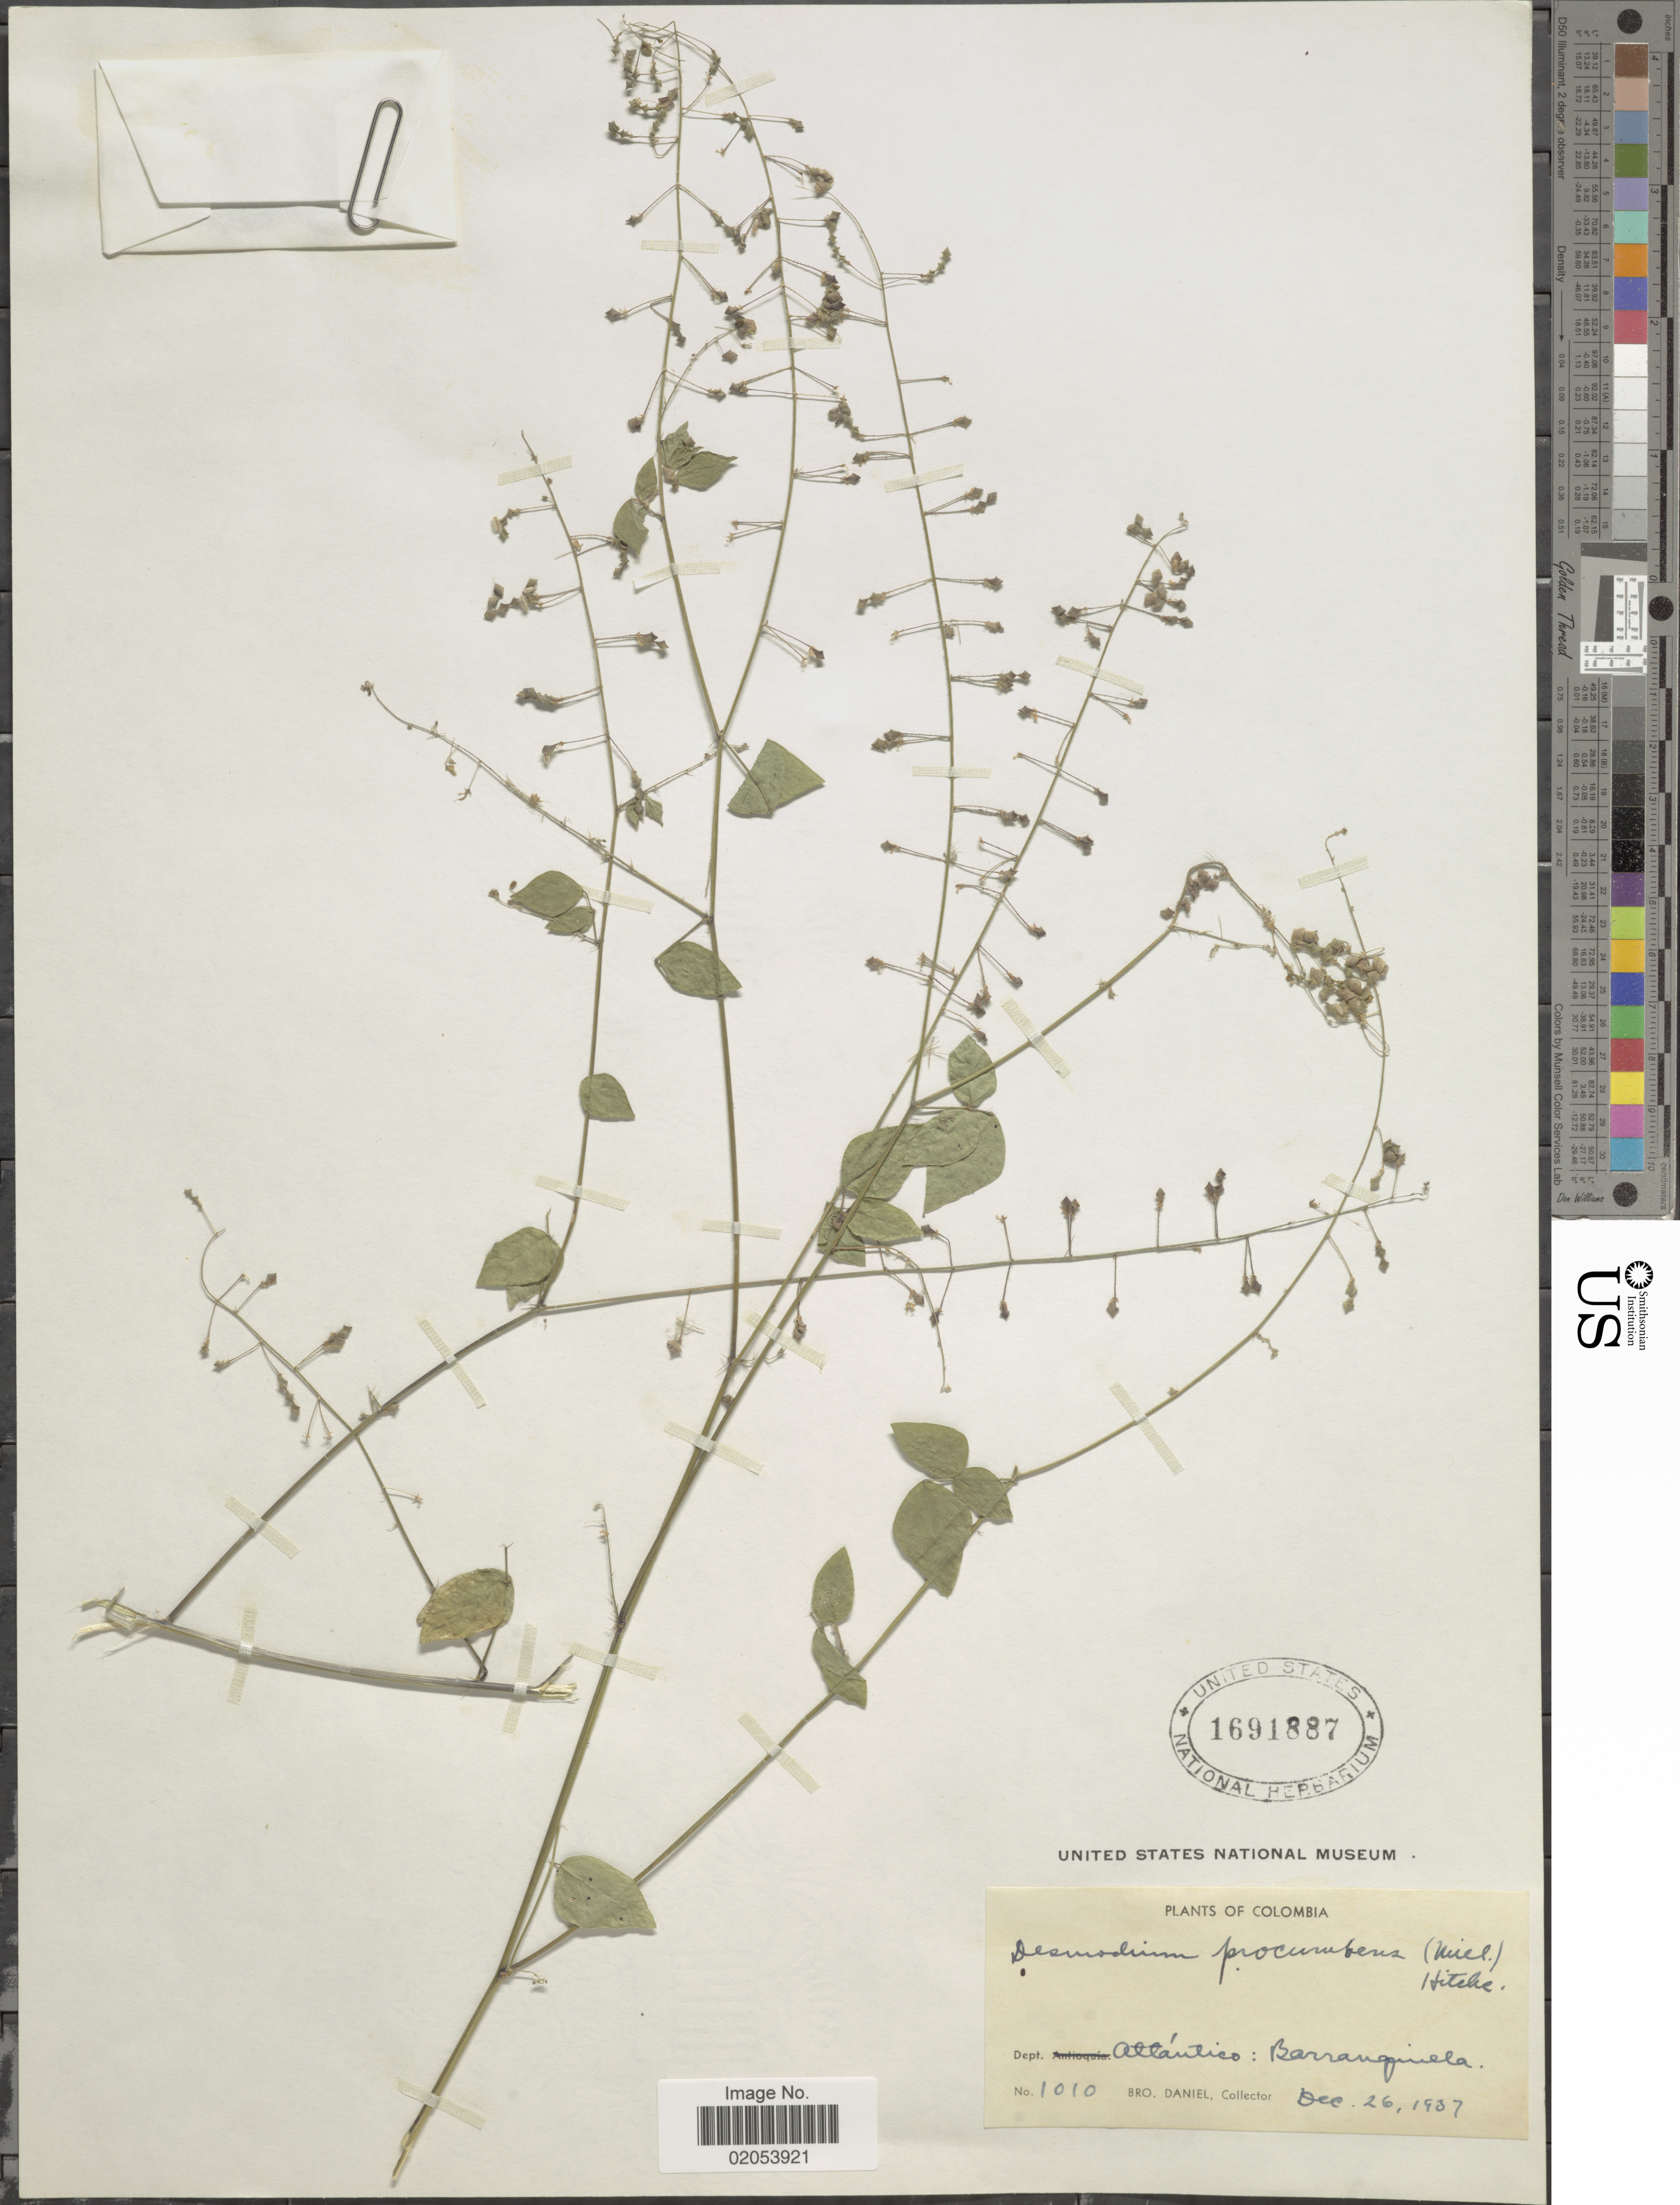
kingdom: Plantae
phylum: Tracheophyta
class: Magnoliopsida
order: Fabales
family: Fabaceae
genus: Desmodium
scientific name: Desmodium procumbens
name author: (Mill.) Hitchc.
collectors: Bro. Daniel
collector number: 1010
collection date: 1937-12-16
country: Colombia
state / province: Atlántico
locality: Dept. Atlantico: Barranquilla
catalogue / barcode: US 1691887